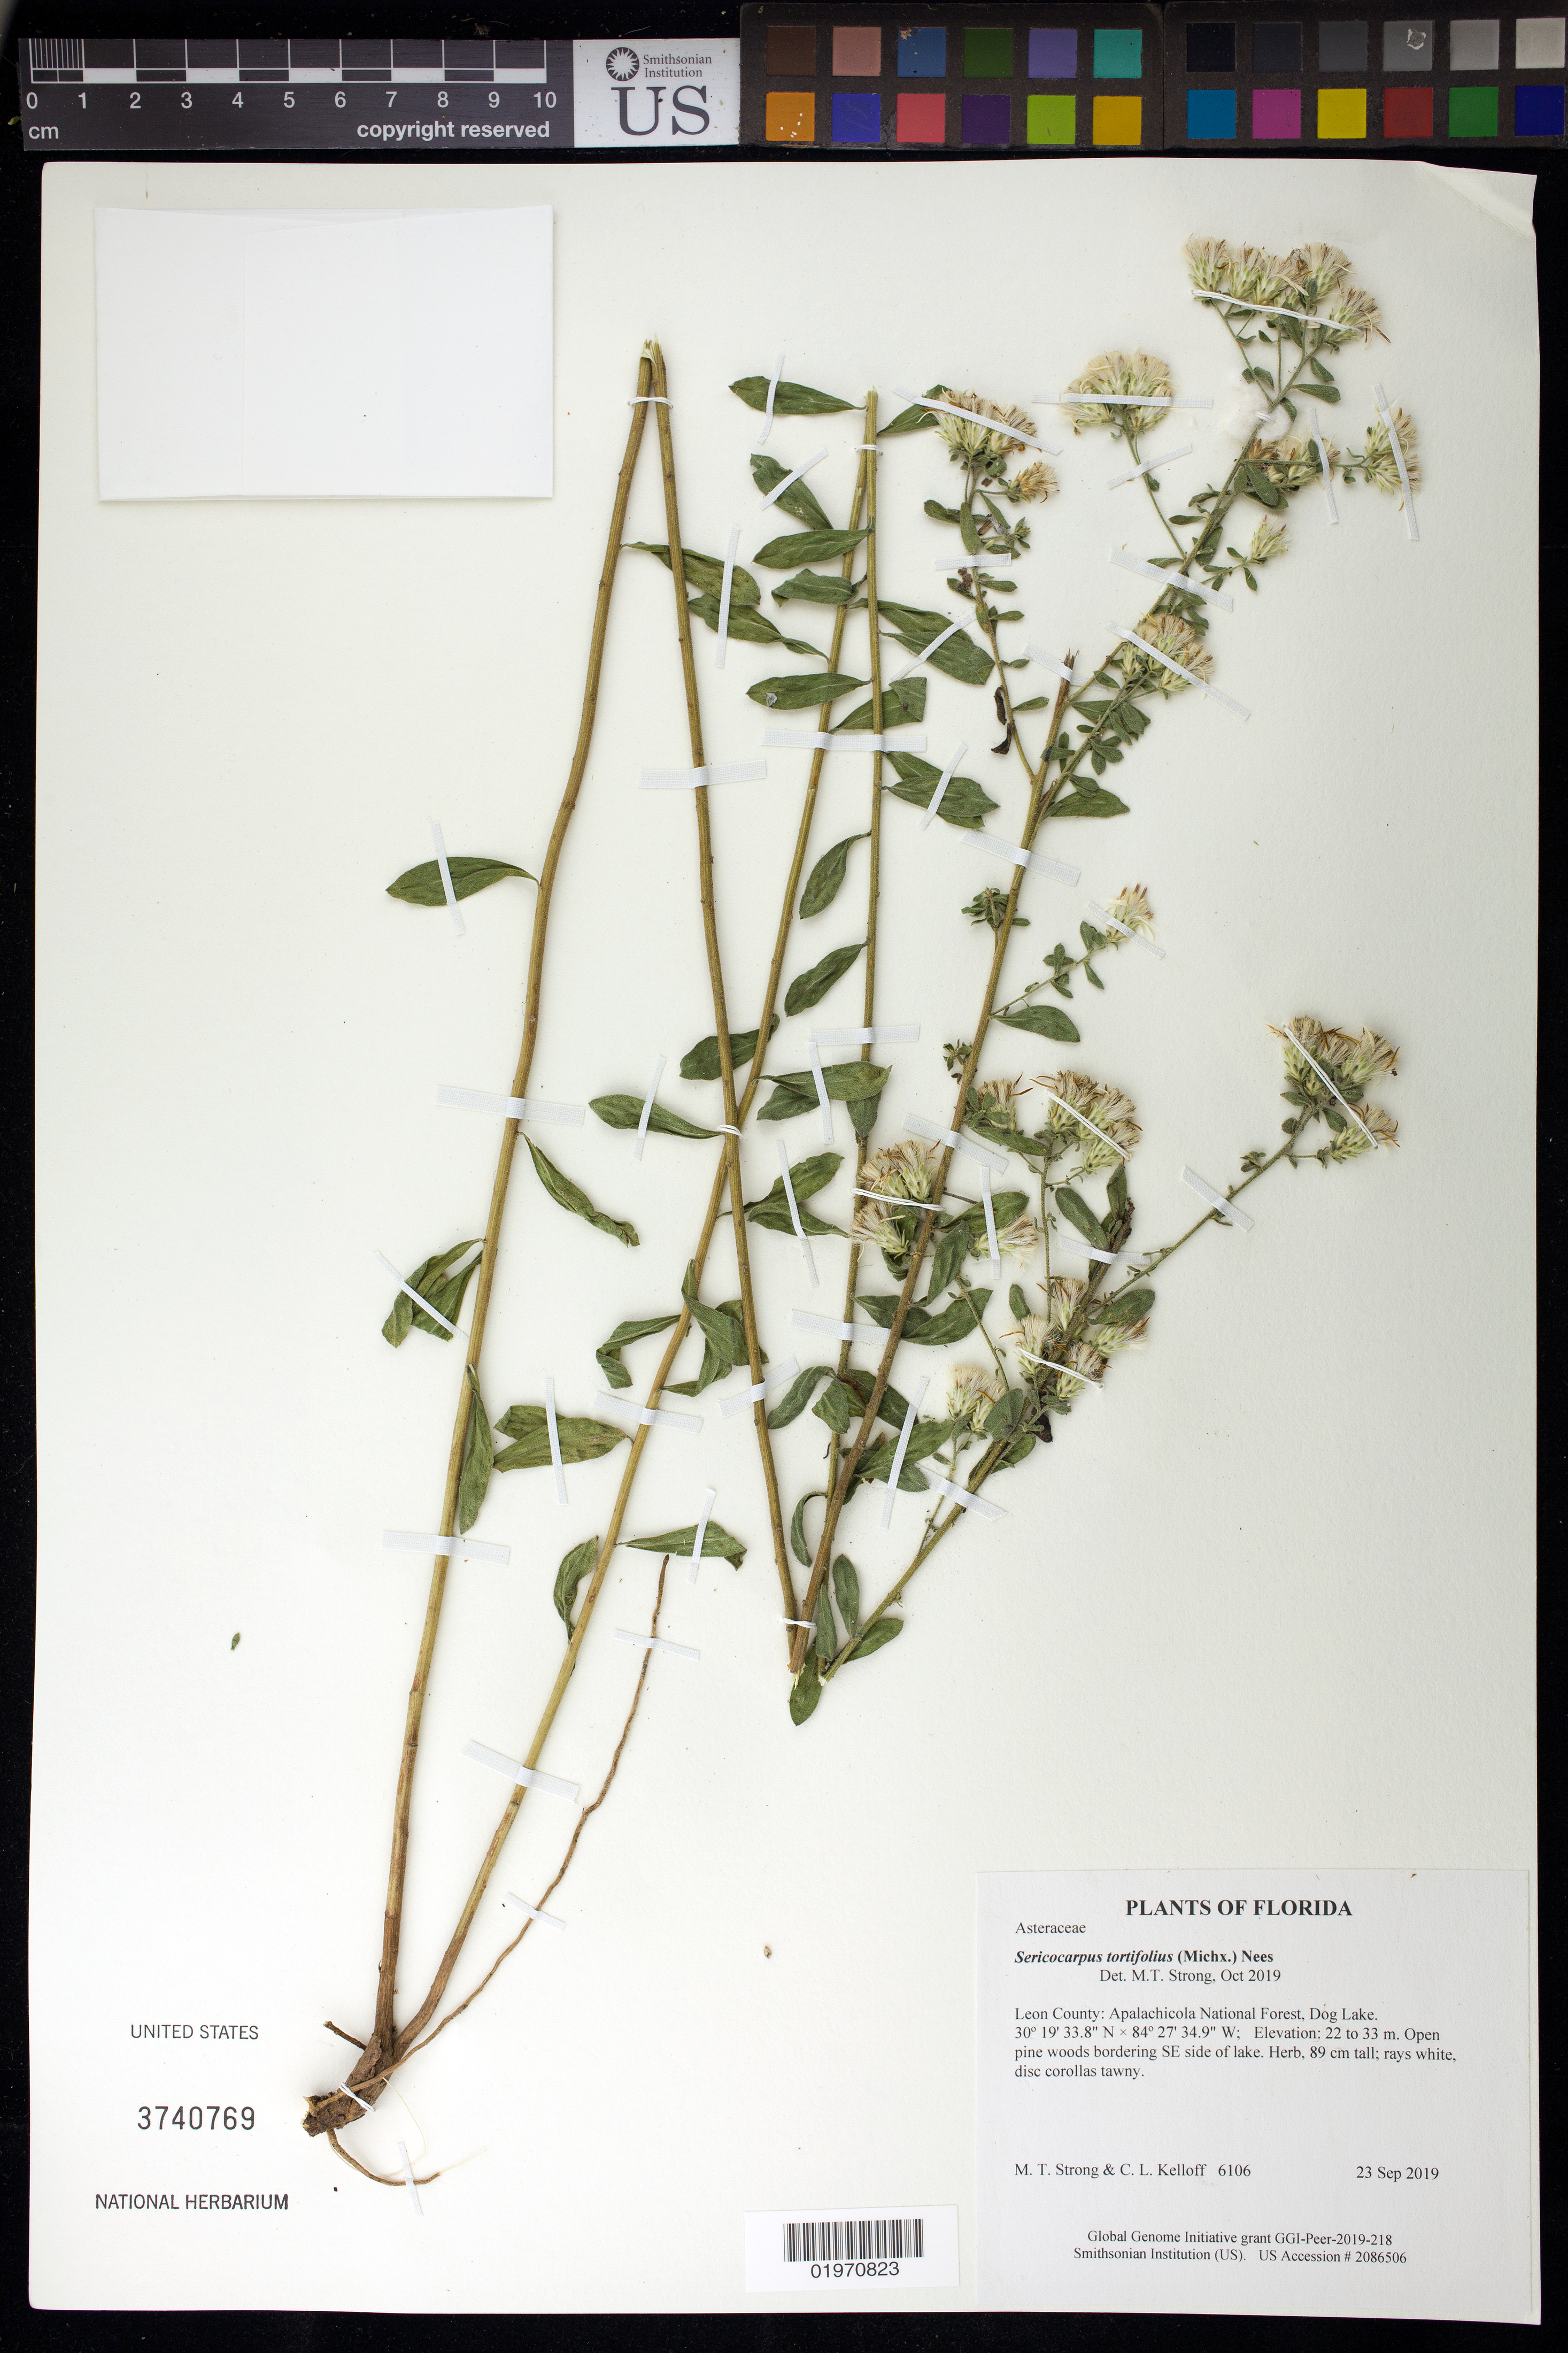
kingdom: Plantae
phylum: Tracheophyta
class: Magnoliopsida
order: Asterales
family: Asteraceae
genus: Sericocarpus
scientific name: Sericocarpus tortifolius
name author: (Michx.) Nees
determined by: Strong, Mark T., (BOT), Smithsonian Institution - National Museum of Natural History (UNITED STATES)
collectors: M. T. Strong & C. L. Kelloff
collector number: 6106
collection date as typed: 23 Sep 2019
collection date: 2019-09-23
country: United States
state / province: Florida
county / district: Leon County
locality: Apalachicola National Forest, Dog Lake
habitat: Open pine woods bordering SE side of lake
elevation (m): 22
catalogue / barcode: US 3740769